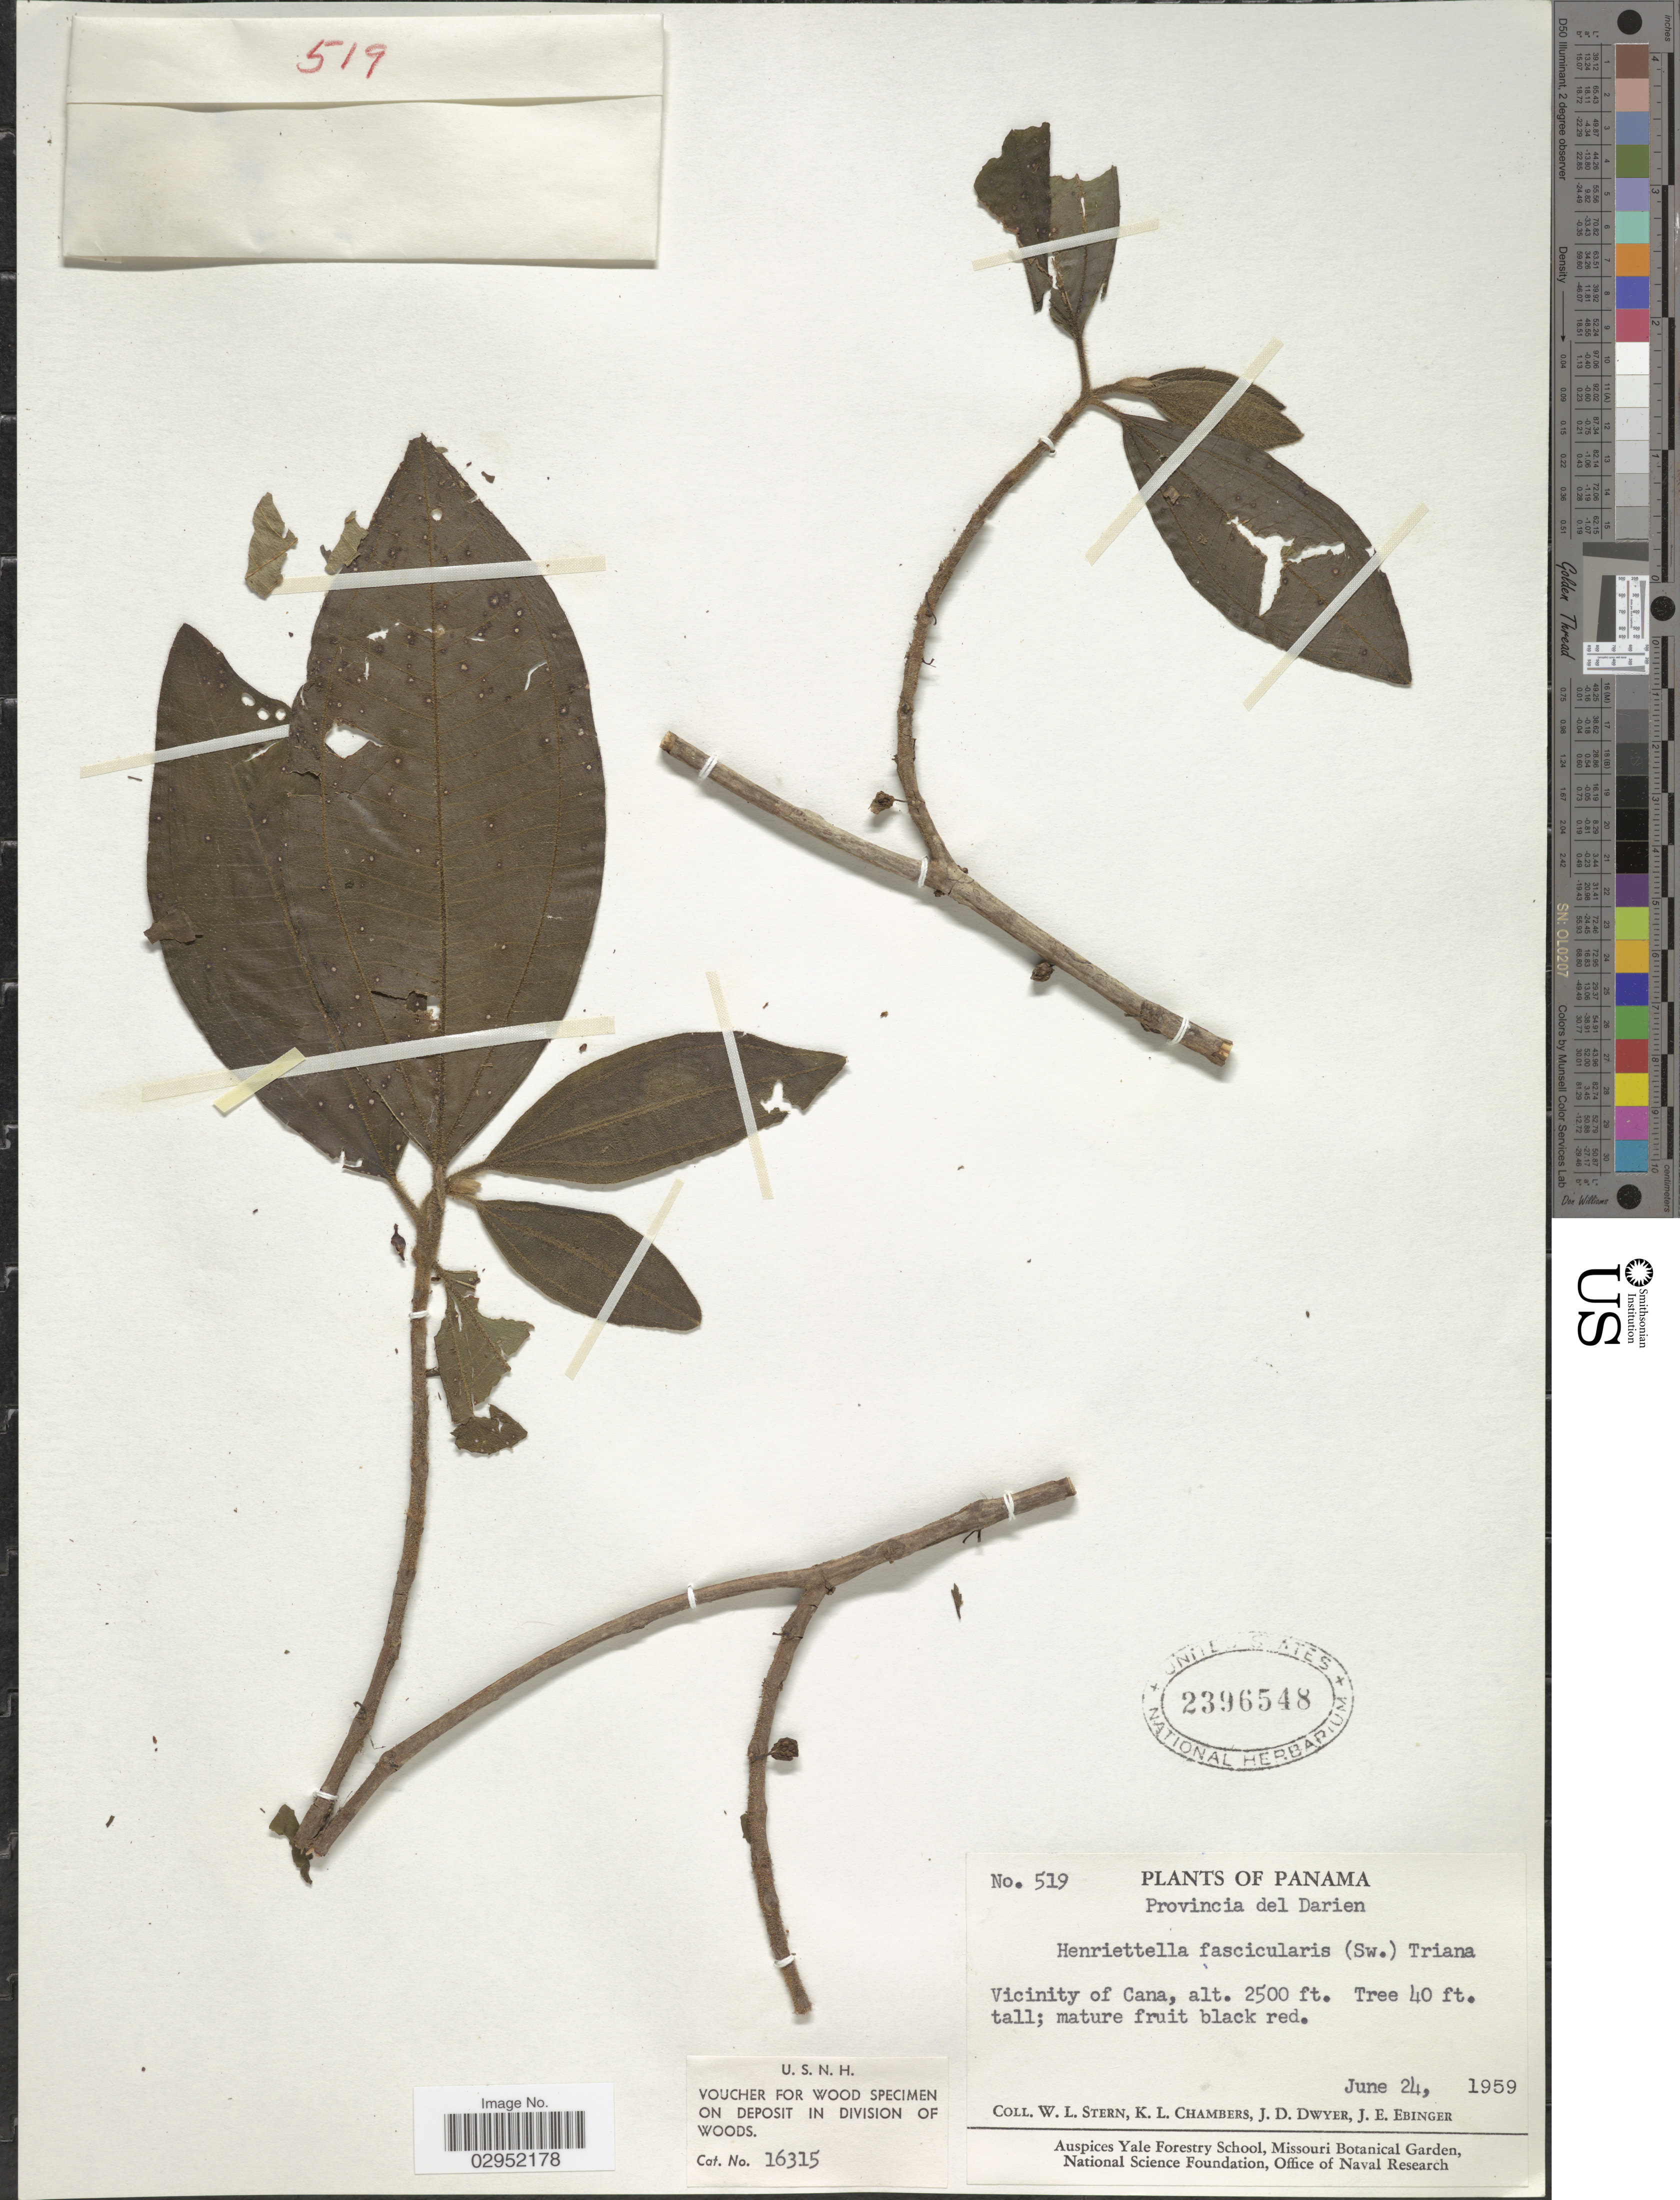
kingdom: Plantae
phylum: Tracheophyta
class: Magnoliopsida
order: Myrtales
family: Melastomataceae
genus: Henriettea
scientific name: Henriettea fascicularis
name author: (Sw.) M. Gómez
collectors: W. L. Stern, K. Chambers, J. D. Dwyer & J. Ebinger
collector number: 519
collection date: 1959-06-24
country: Panama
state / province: Darién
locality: Vicinity of Cana.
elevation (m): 762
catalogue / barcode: US 2396548